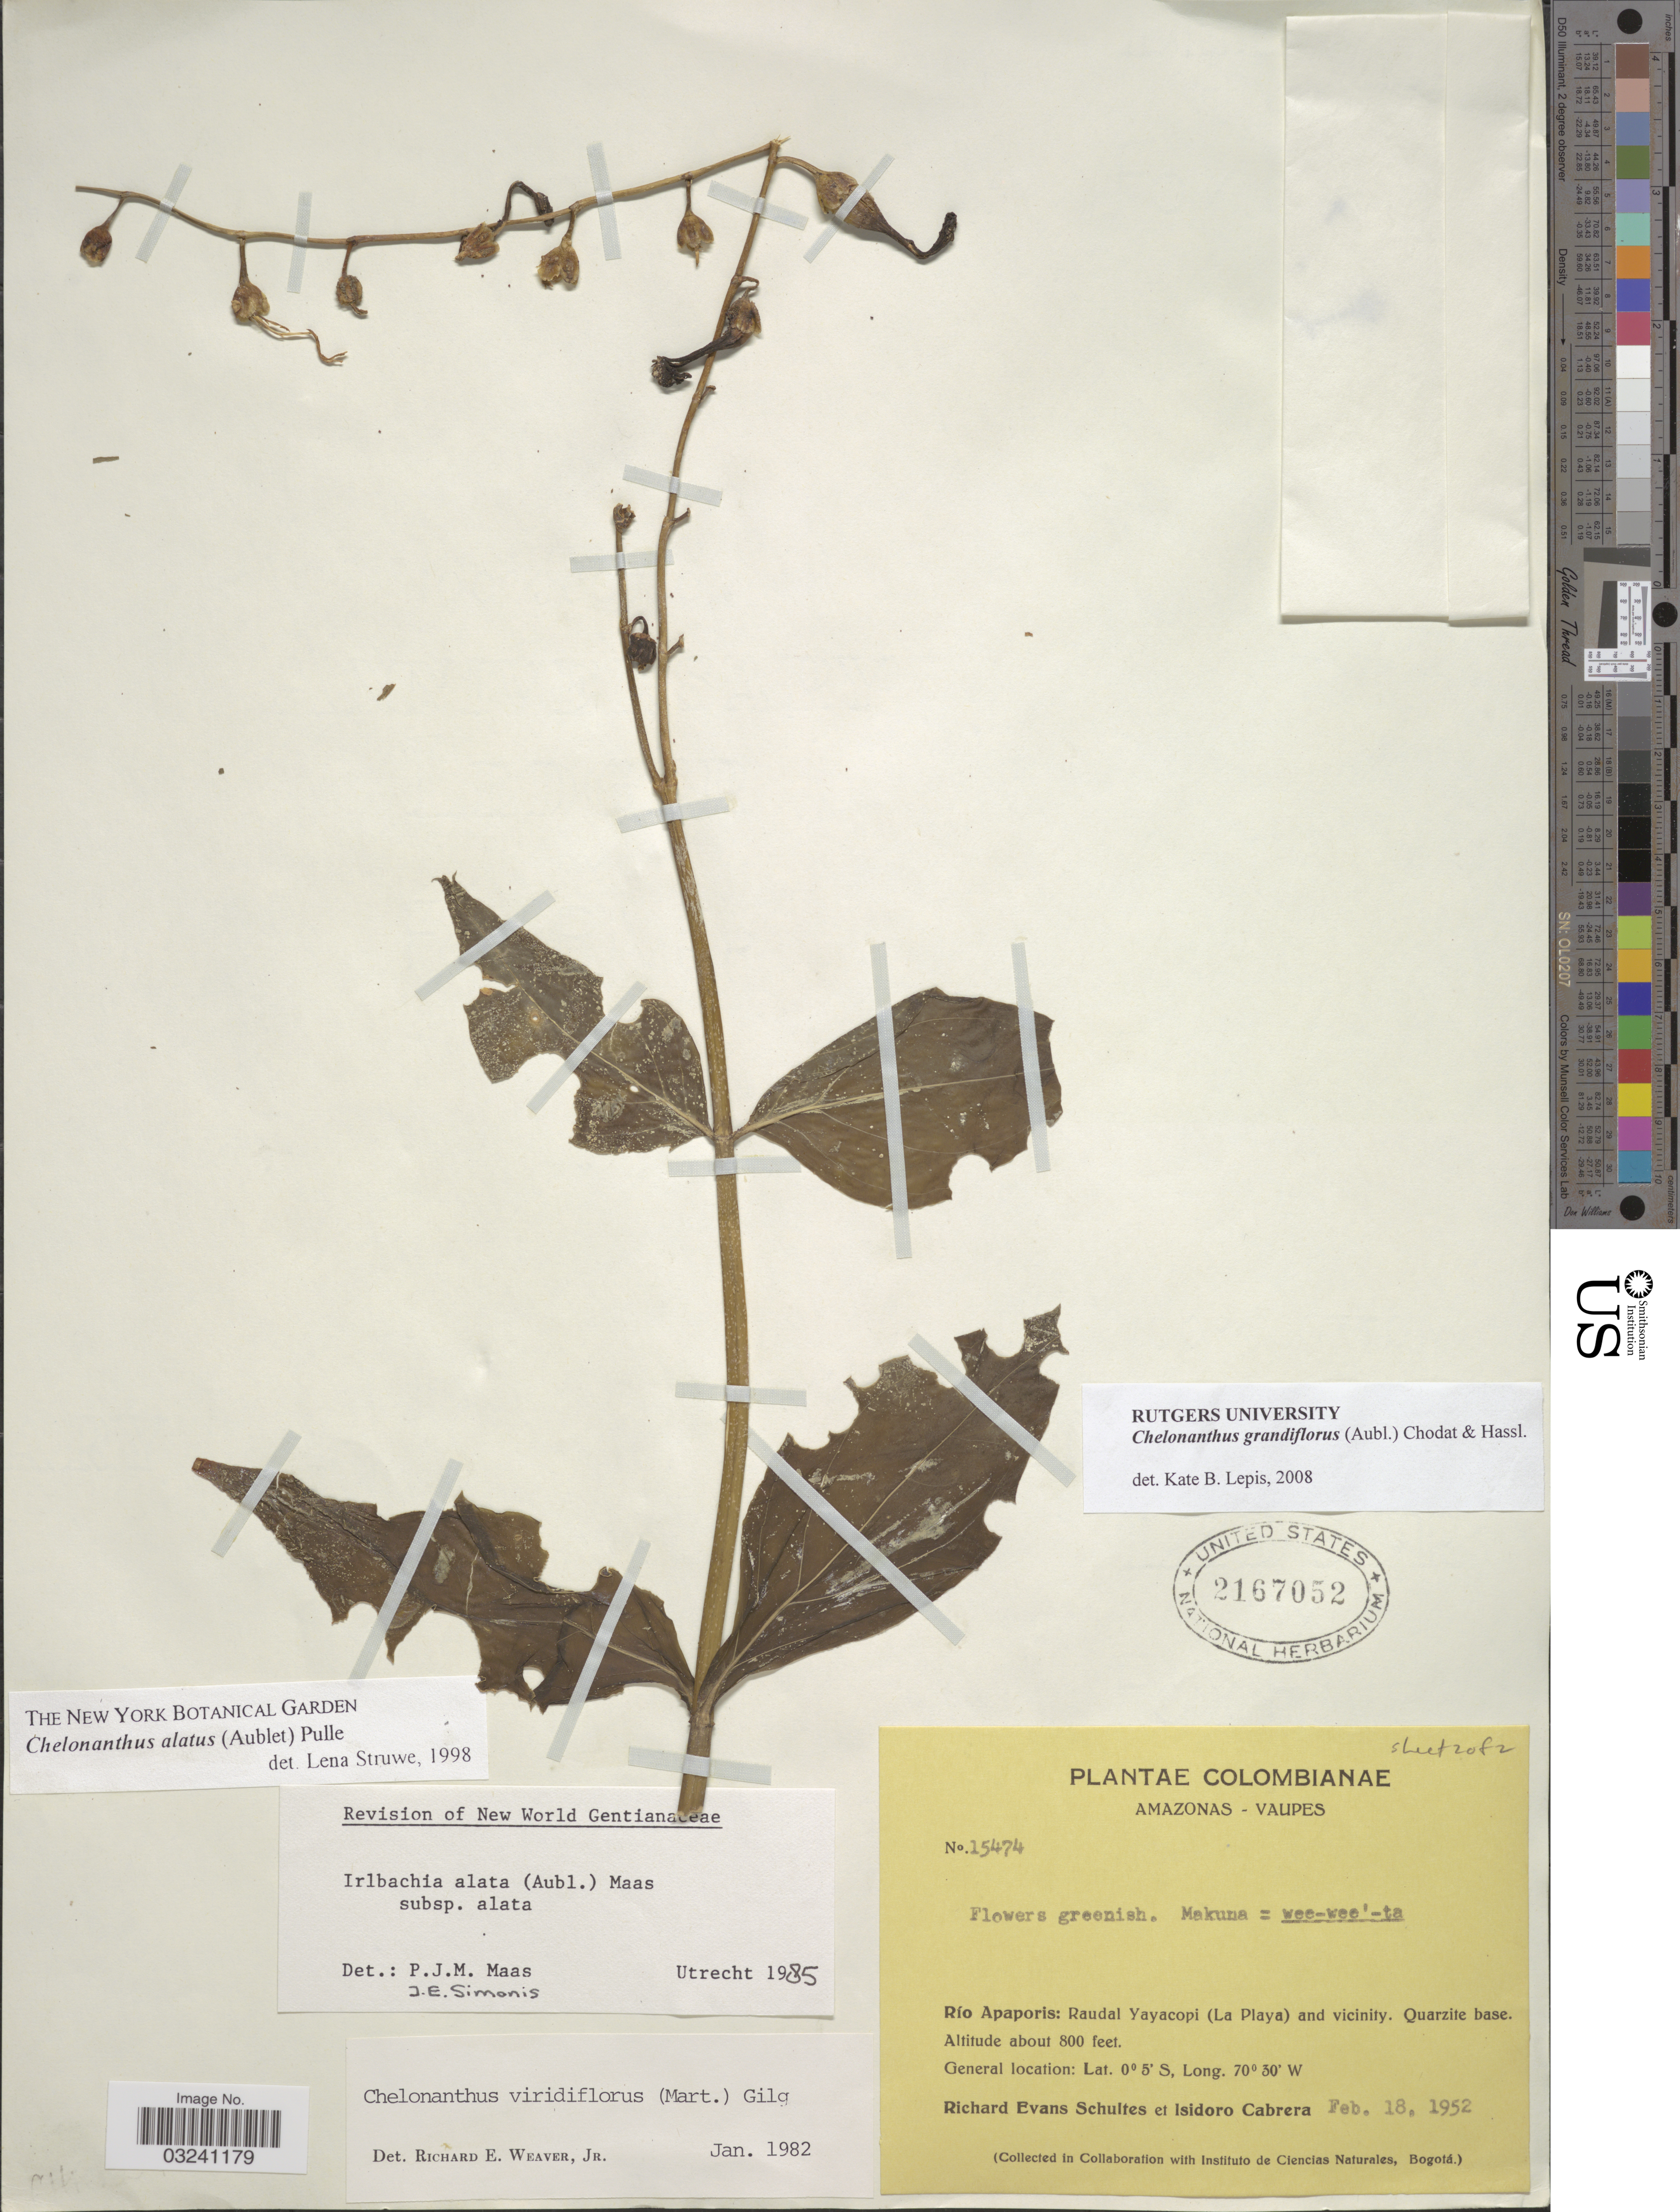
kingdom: Plantae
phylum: Tracheophyta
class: Magnoliopsida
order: Gentianales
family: Gentianaceae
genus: Chelonanthus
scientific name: Chelonanthus grandiflorus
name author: (Aubl.) Chodat & Hassl.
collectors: R. E. Schultes & I. Cabrera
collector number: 15474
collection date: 1952-02-18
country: Colombia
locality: Amazonas-Vaupes. Río Apaporis: Raudal Yayacopi (La Playa) and vicinity.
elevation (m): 244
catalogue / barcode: US 2167052